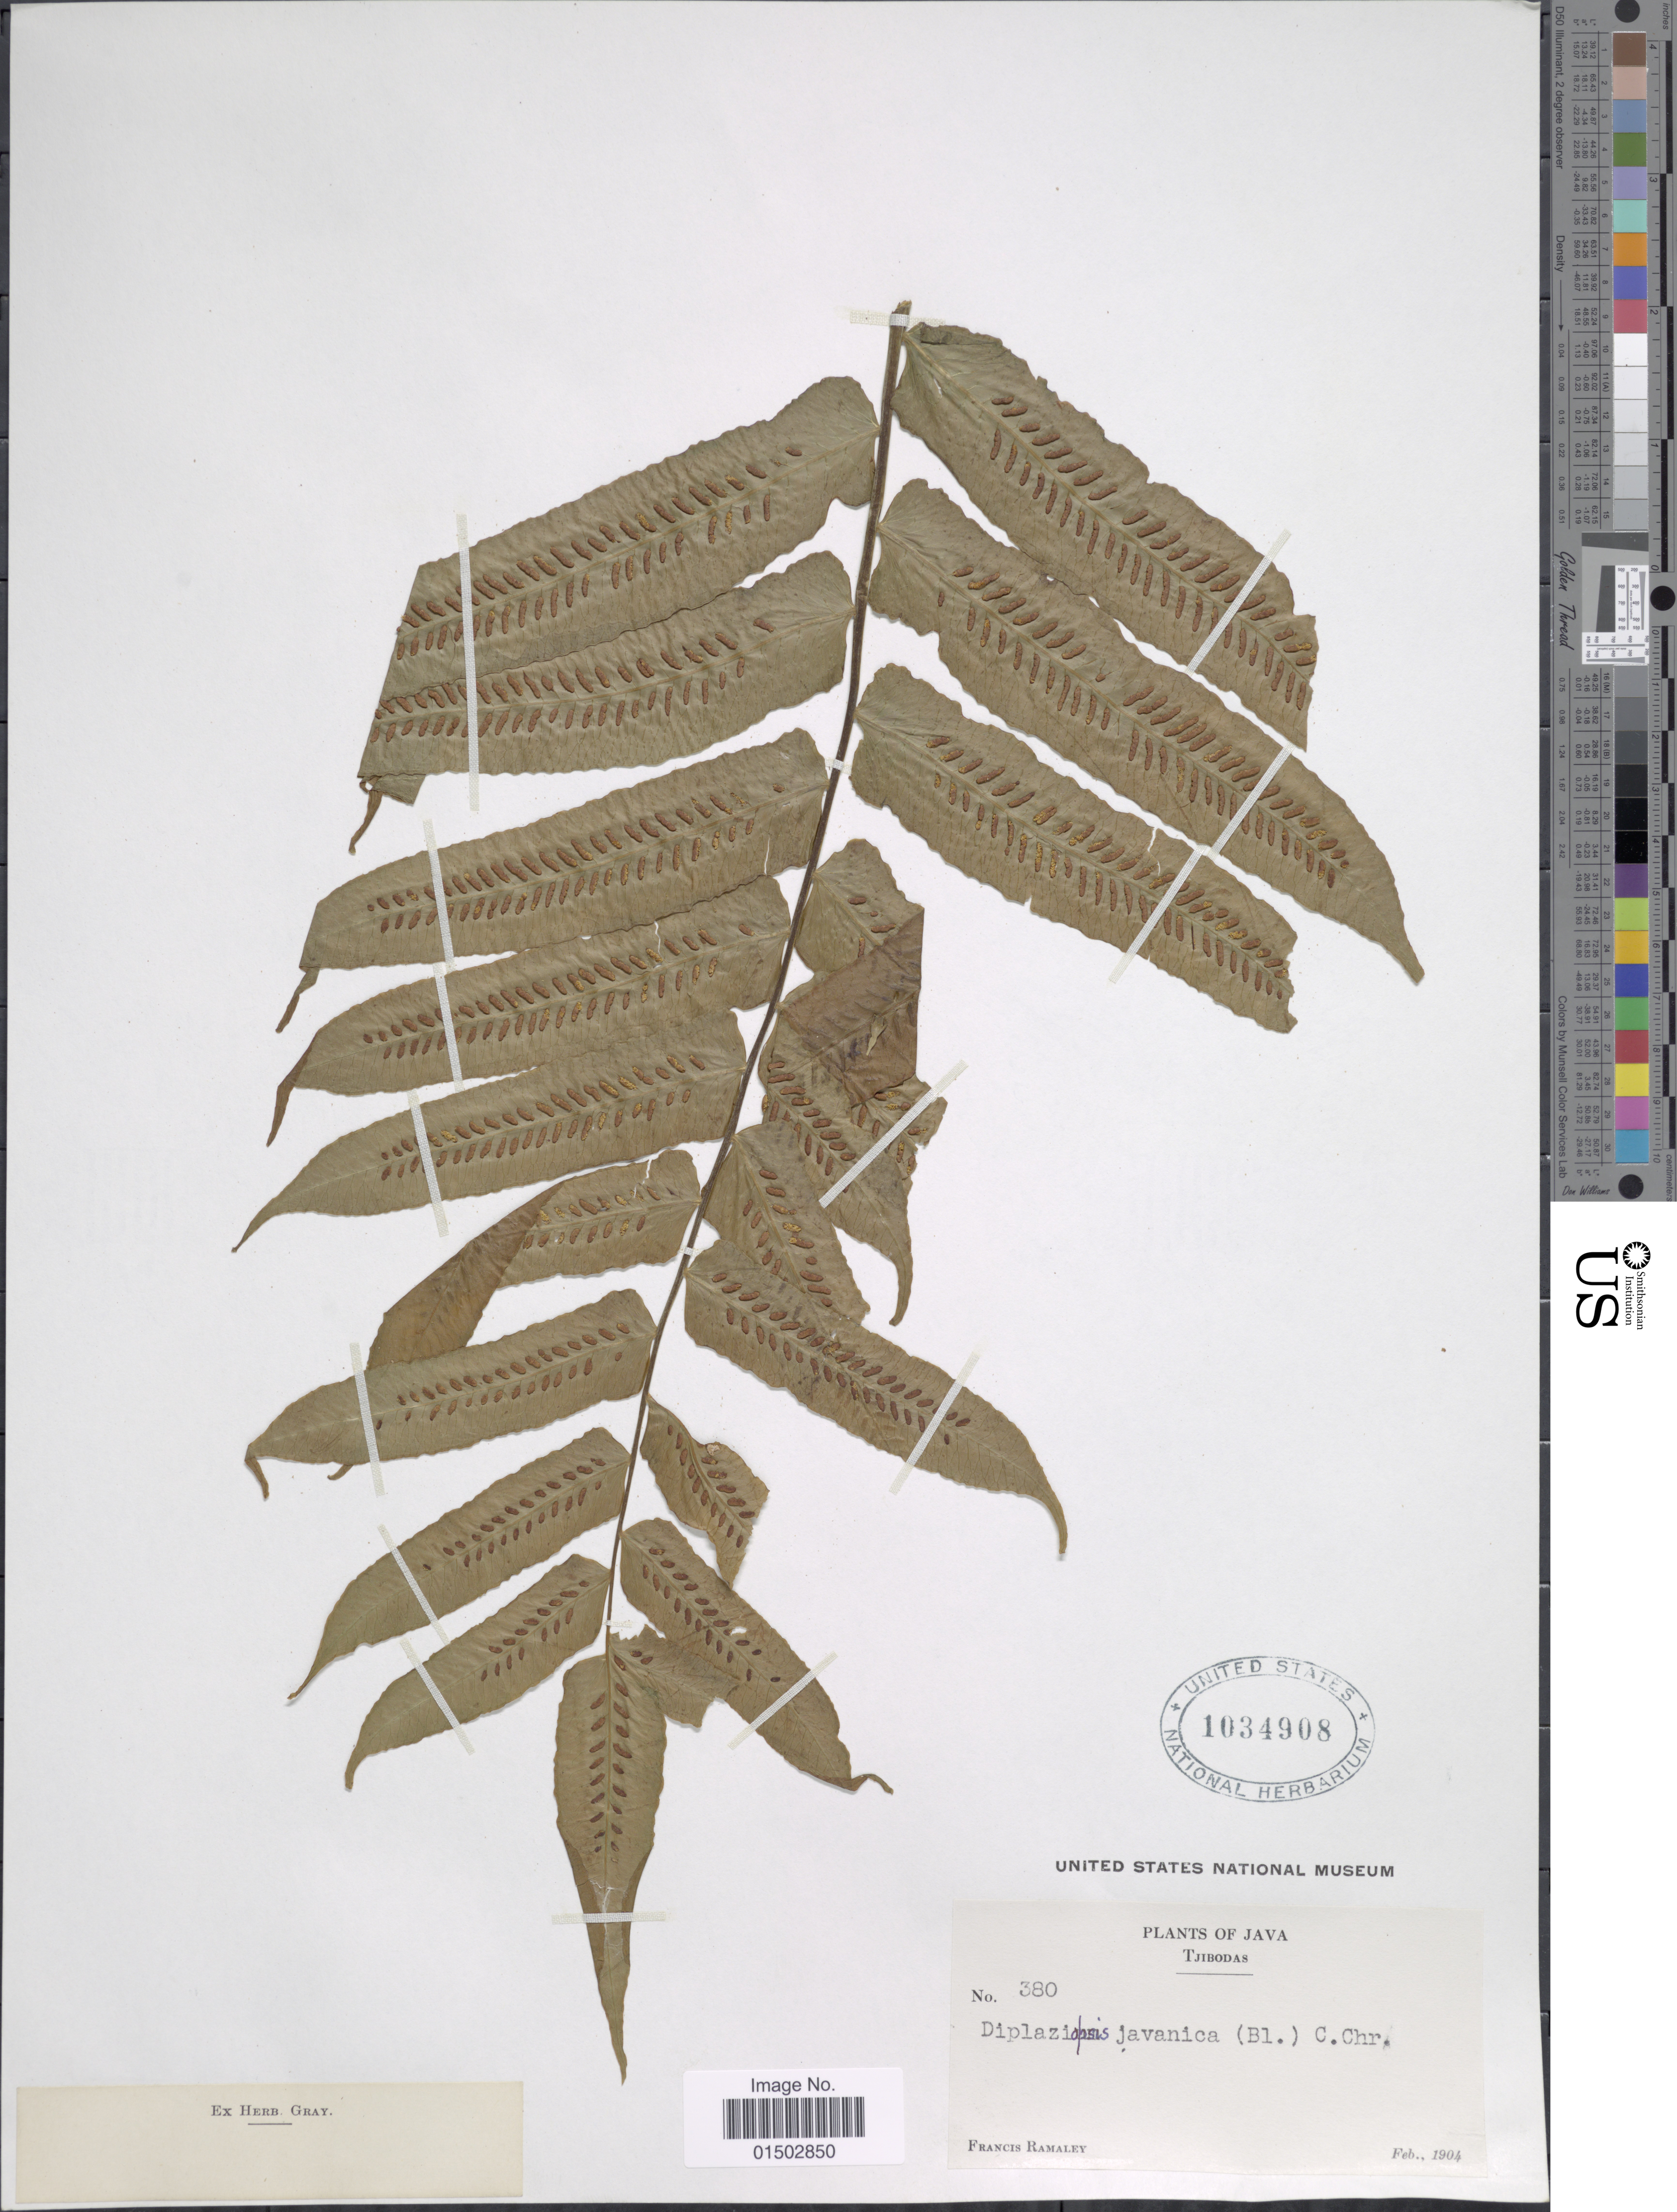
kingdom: Plantae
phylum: Tracheophyta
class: Polypodiopsida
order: Polypodiales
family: Diplaziopsidaceae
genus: Diplaziopsis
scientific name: Diplaziopsis javanica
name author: (Blume) C. Chr.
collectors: F. Ramaley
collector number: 380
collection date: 1904-02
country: Indonesia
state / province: Java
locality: Tjibodas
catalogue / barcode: US 1034908